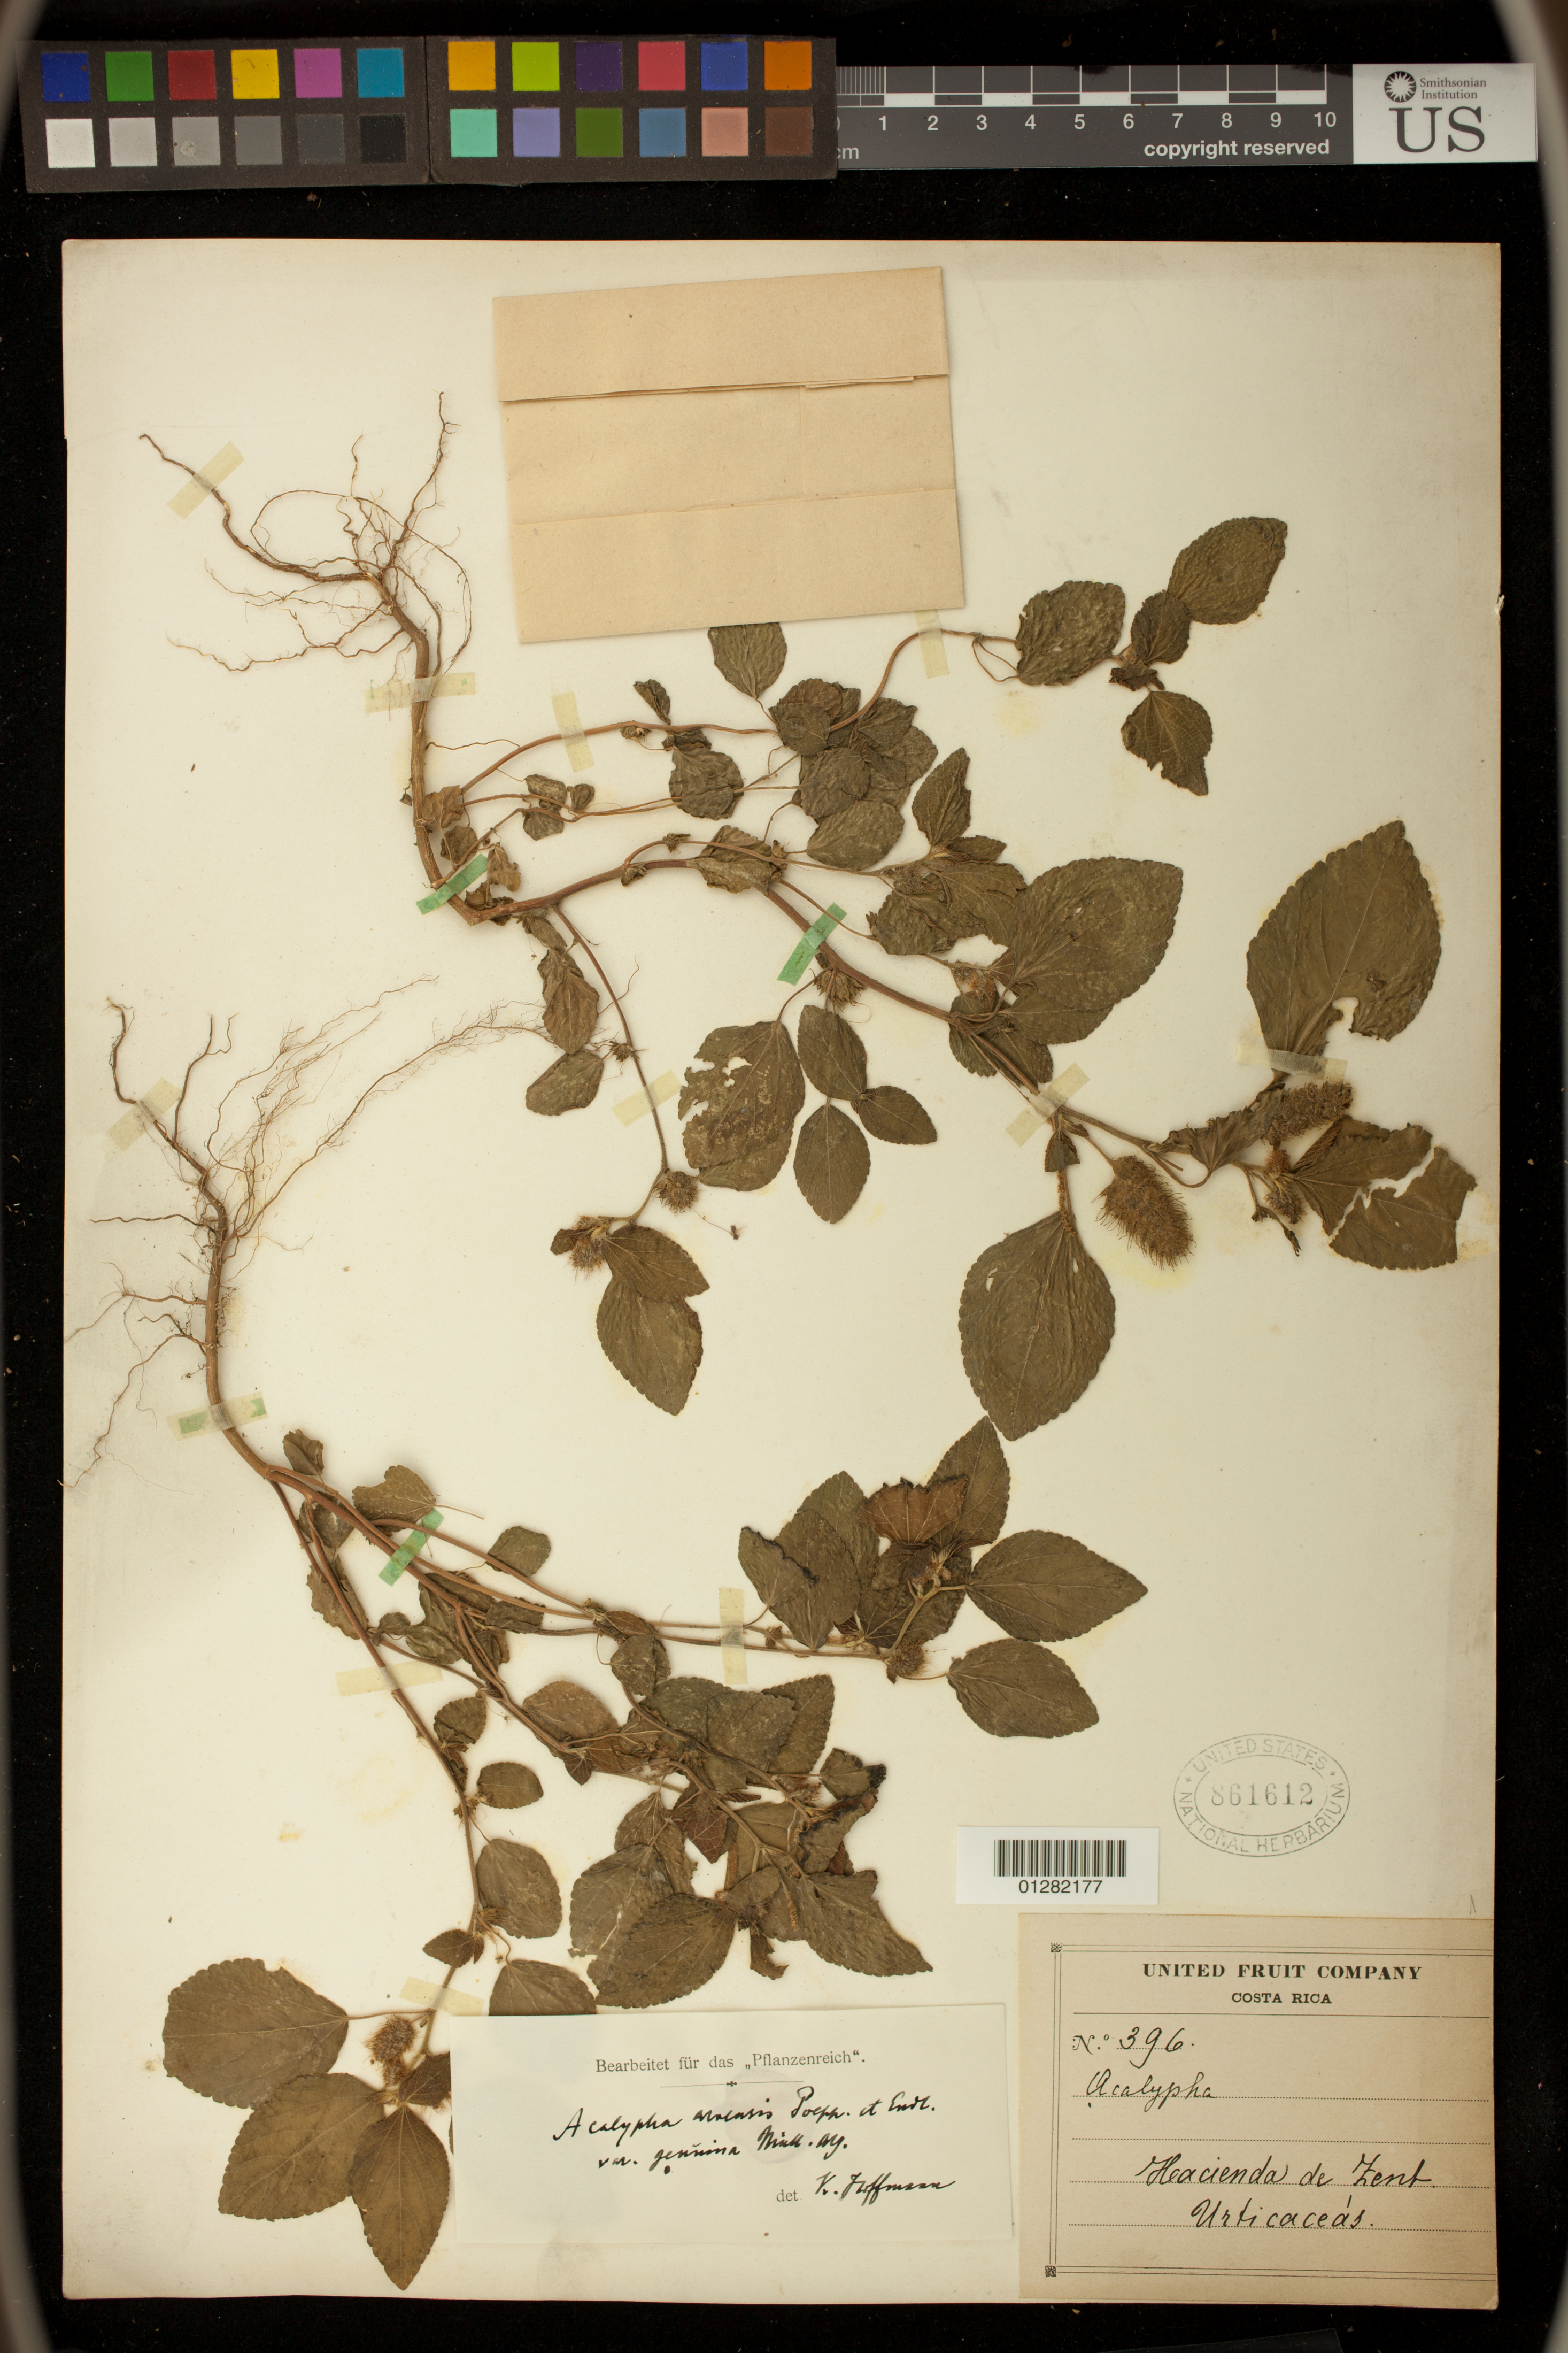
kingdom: Plantae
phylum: Tracheophyta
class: Magnoliopsida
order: Malpighiales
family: Euphorbiaceae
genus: Acalypha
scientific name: Acalypha arvensis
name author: Poepp.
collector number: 396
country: Costa Rica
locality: Hacienda de Zent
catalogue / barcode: US 861612